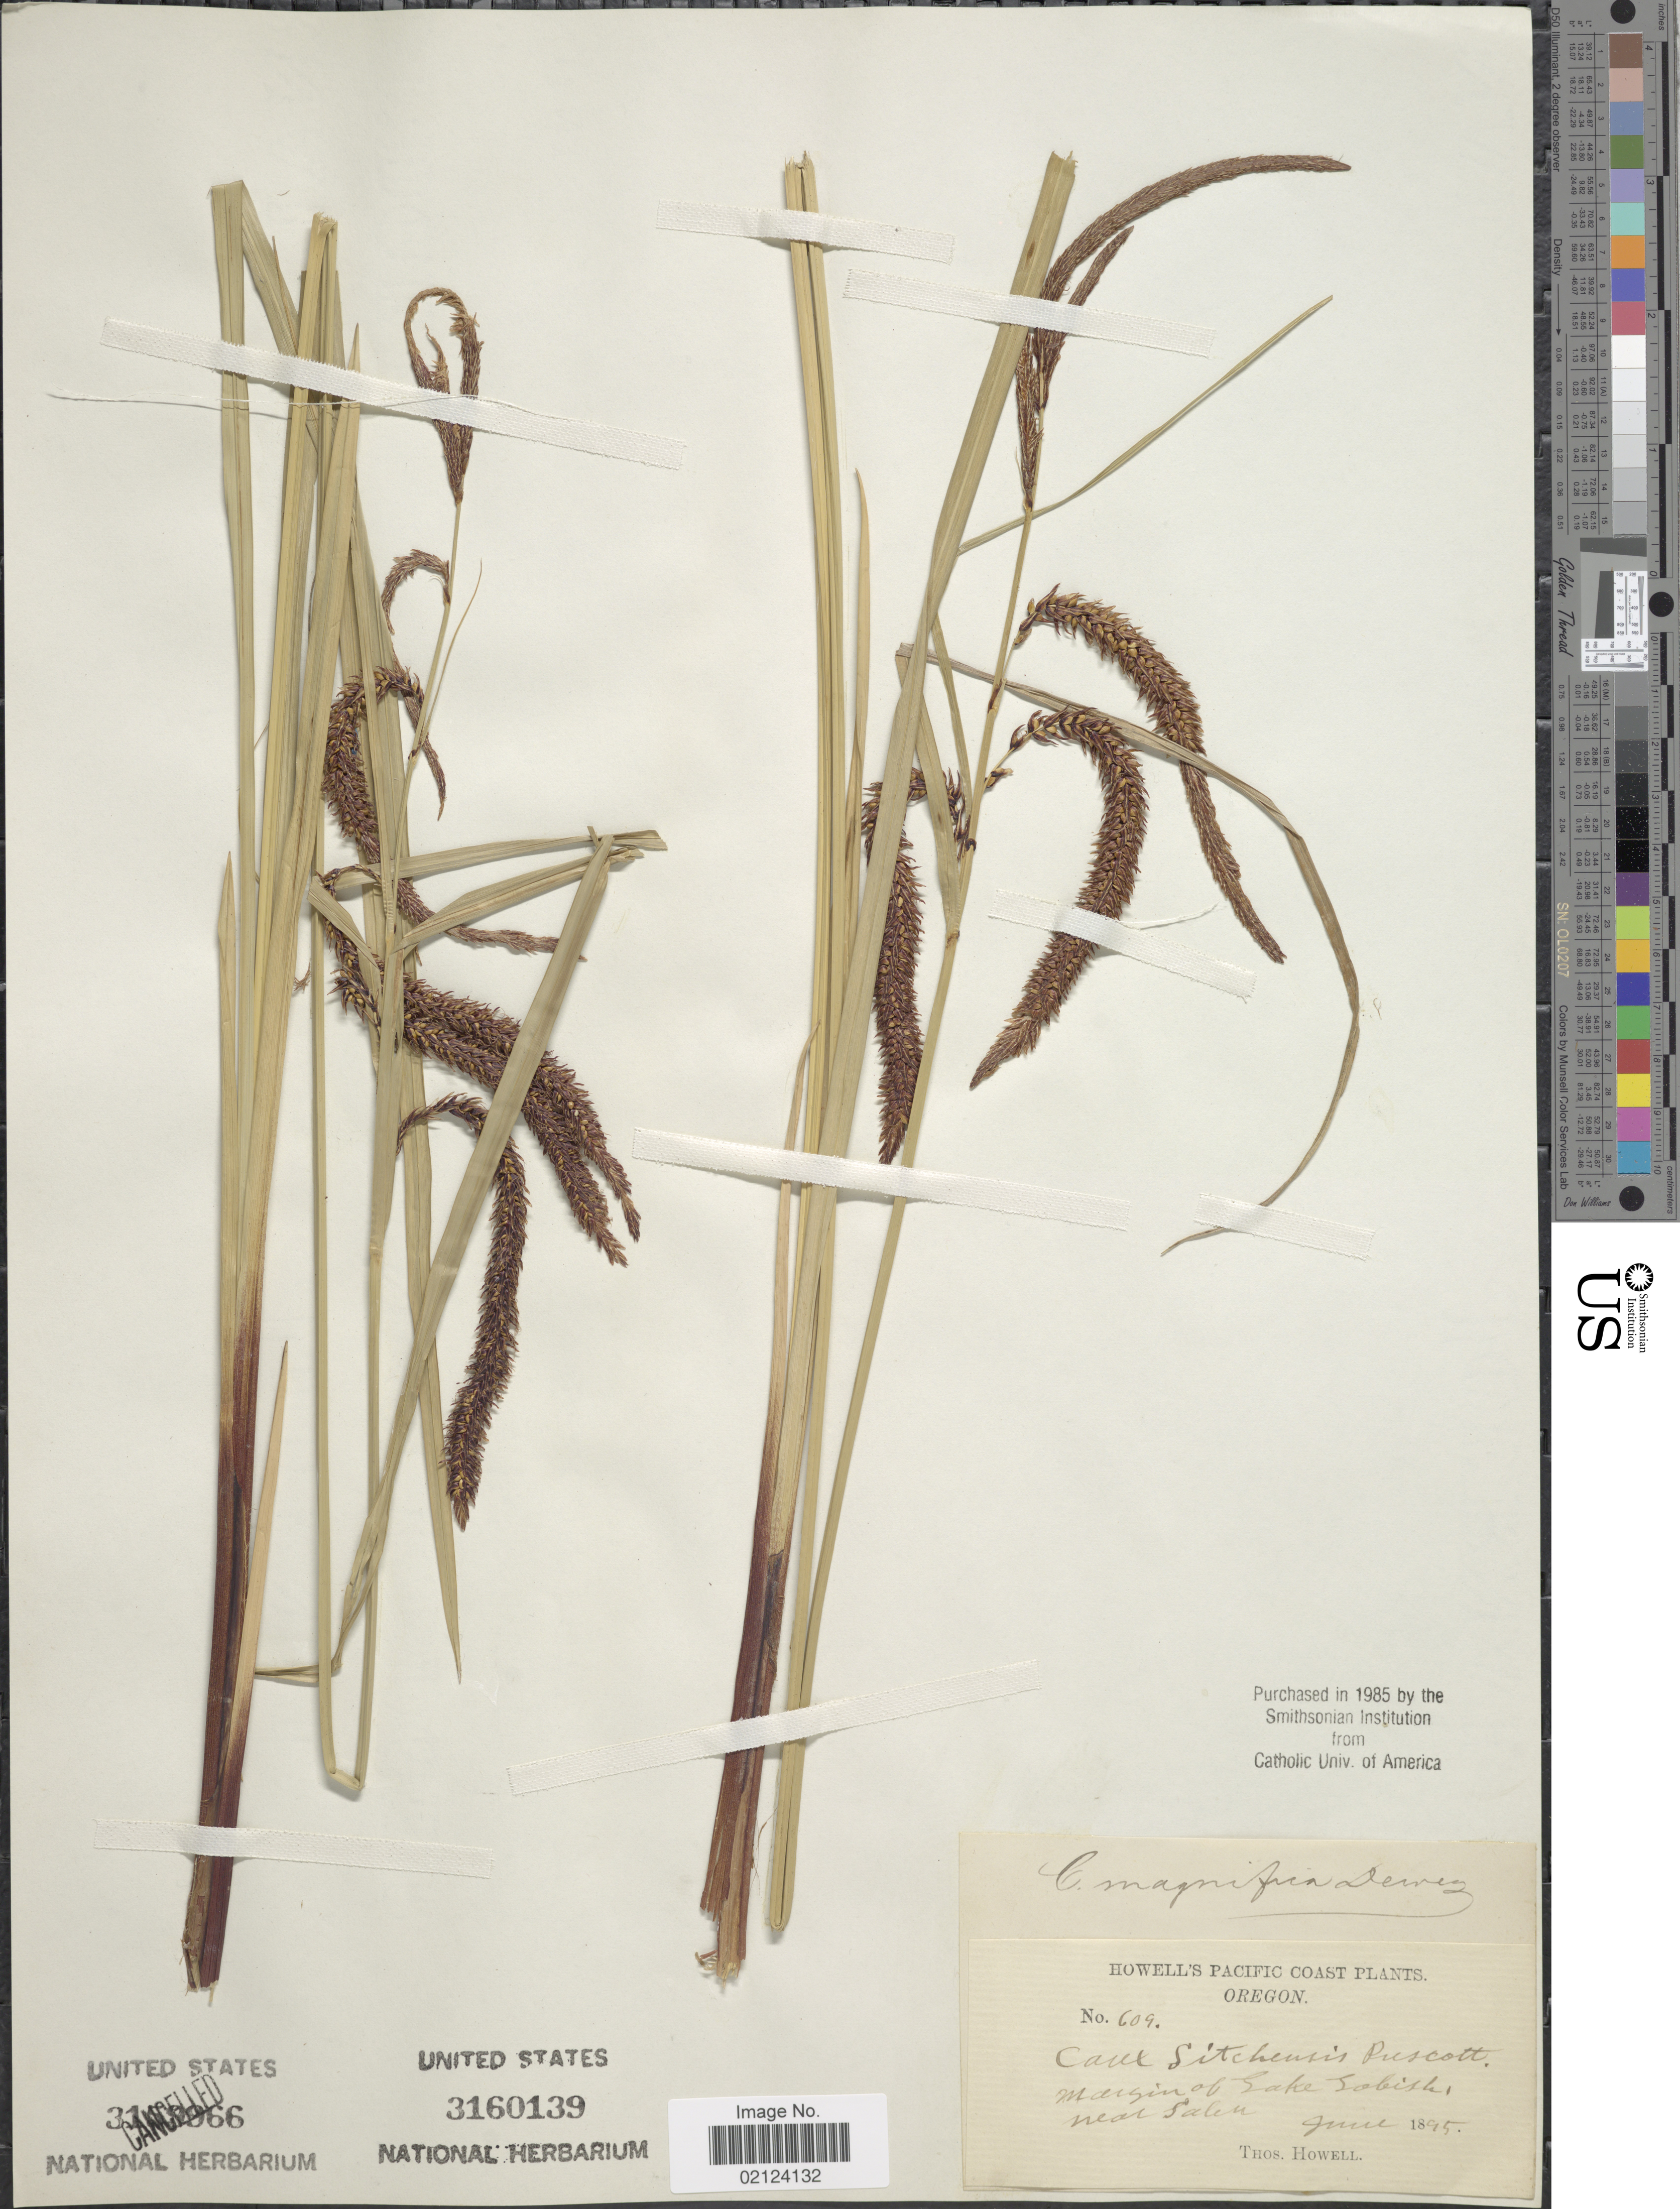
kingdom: Plantae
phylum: Tracheophyta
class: Liliopsida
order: Poales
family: Cyperaceae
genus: Carex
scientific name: Carex obnupta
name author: L.H. Bailey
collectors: T. Howell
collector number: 609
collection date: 1895-06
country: United States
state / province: Oregon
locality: Margin of Lake Sobish, near Salem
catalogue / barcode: US 3160139